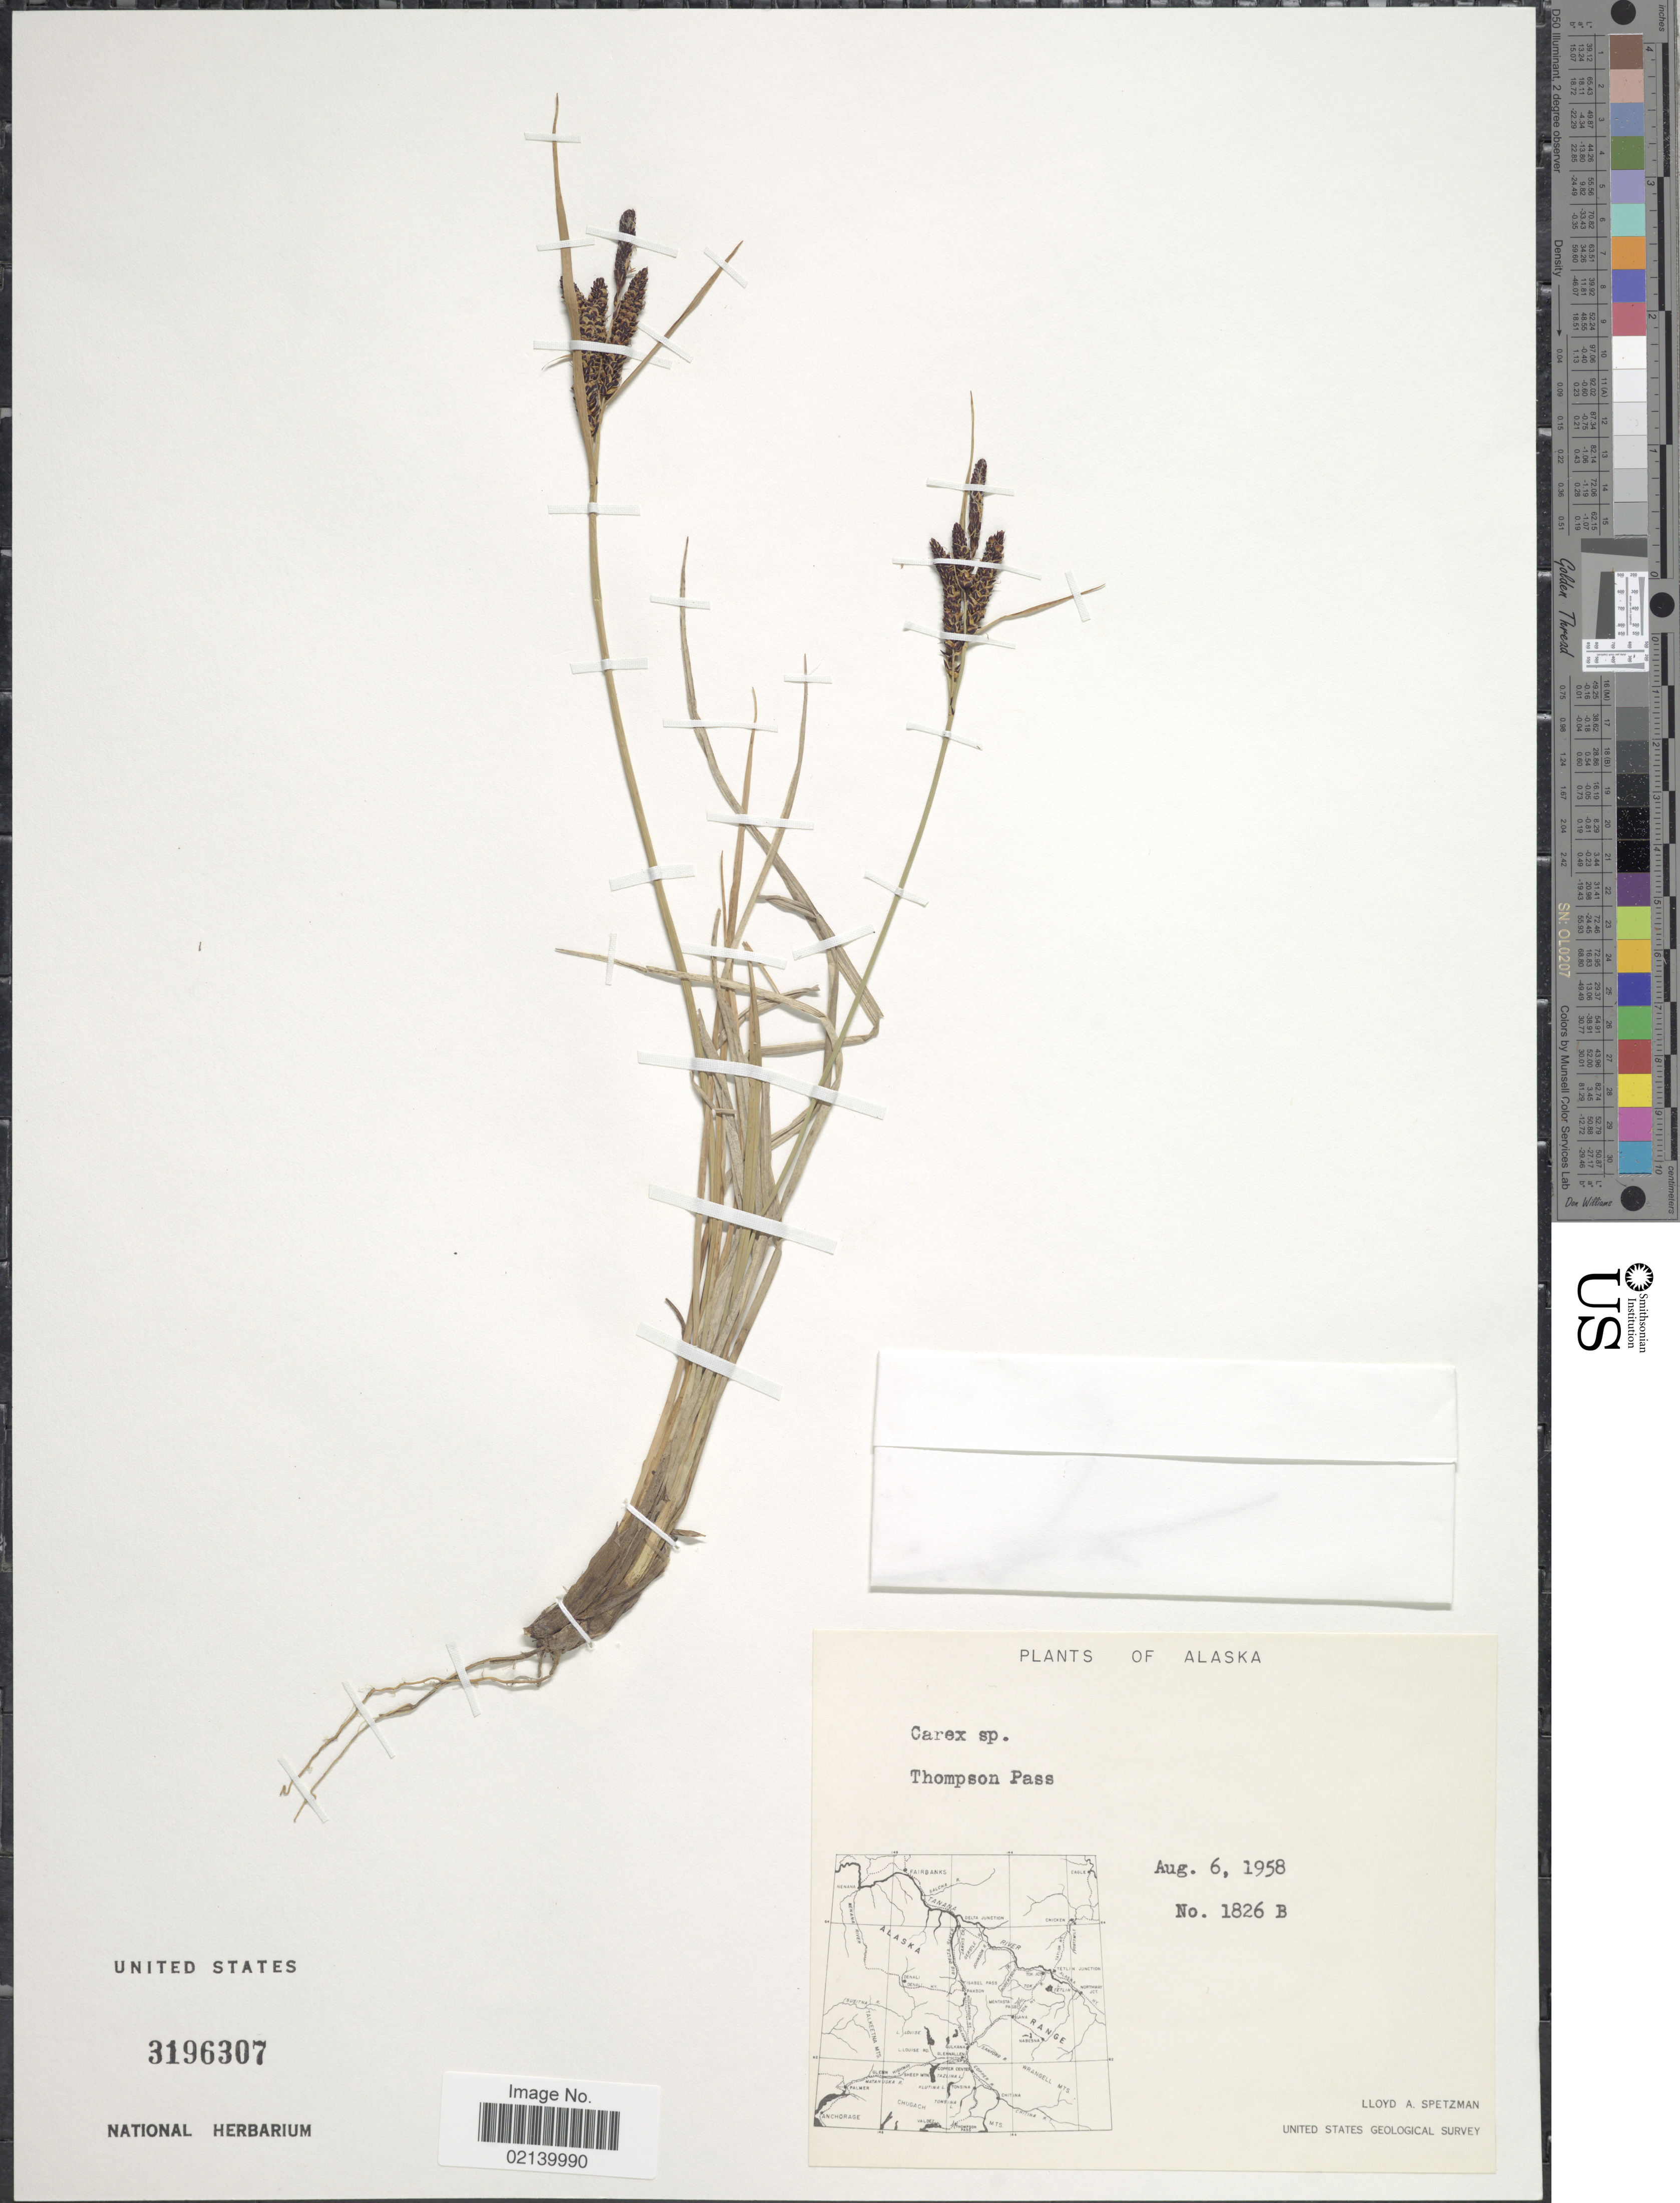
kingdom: Plantae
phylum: Tracheophyta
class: Liliopsida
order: Poales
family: Cyperaceae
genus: Carex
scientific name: Carex sp.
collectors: L. Spetzman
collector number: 1826B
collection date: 1958-08-06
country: United States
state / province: Alaska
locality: Thompson Pass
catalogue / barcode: US 3196307